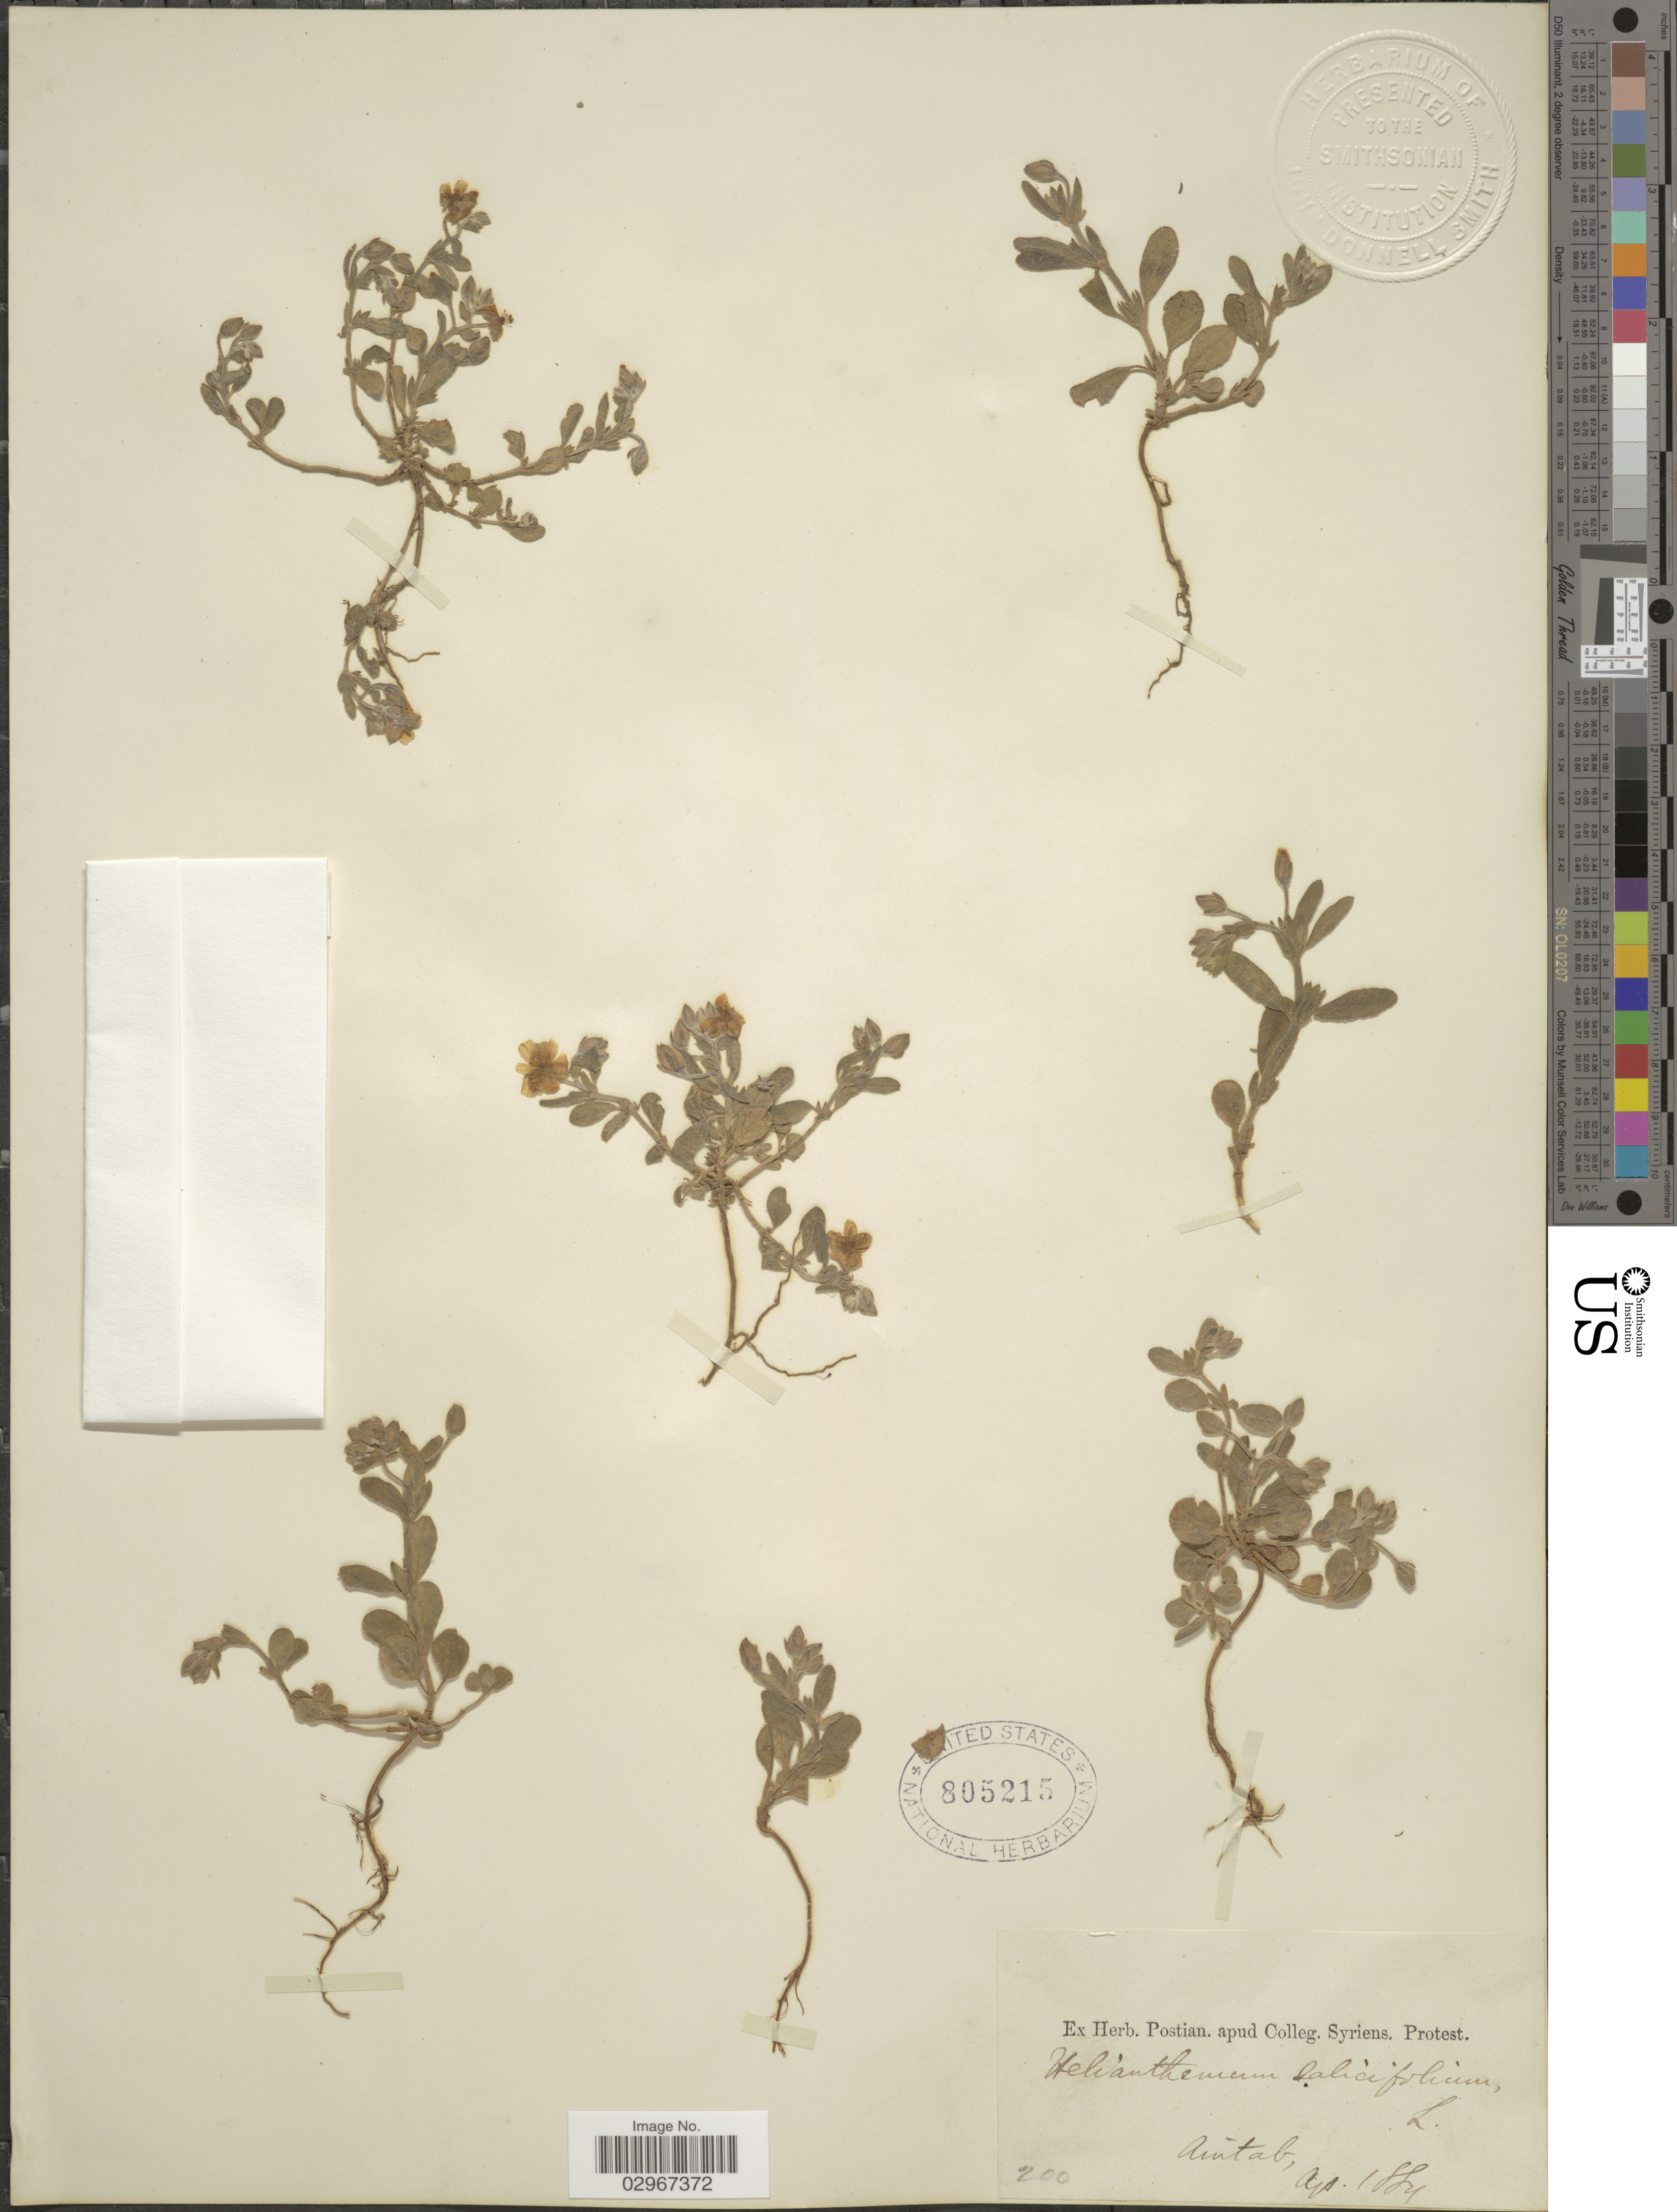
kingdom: Plantae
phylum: Tracheophyta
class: Magnoliopsida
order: Malvales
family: Cistaceae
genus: Helianthemum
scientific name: Helianthemum salicifolium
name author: (L.) Mill.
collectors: ex herb. Postian. apud Colleg. Syriens. Protest. USE "Fannie P. A. Shepard" (10308853) AS PRIMARY COLLECTOR INSTEAD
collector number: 200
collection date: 1884-04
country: Turkey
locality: Aintab.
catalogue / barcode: US 805215